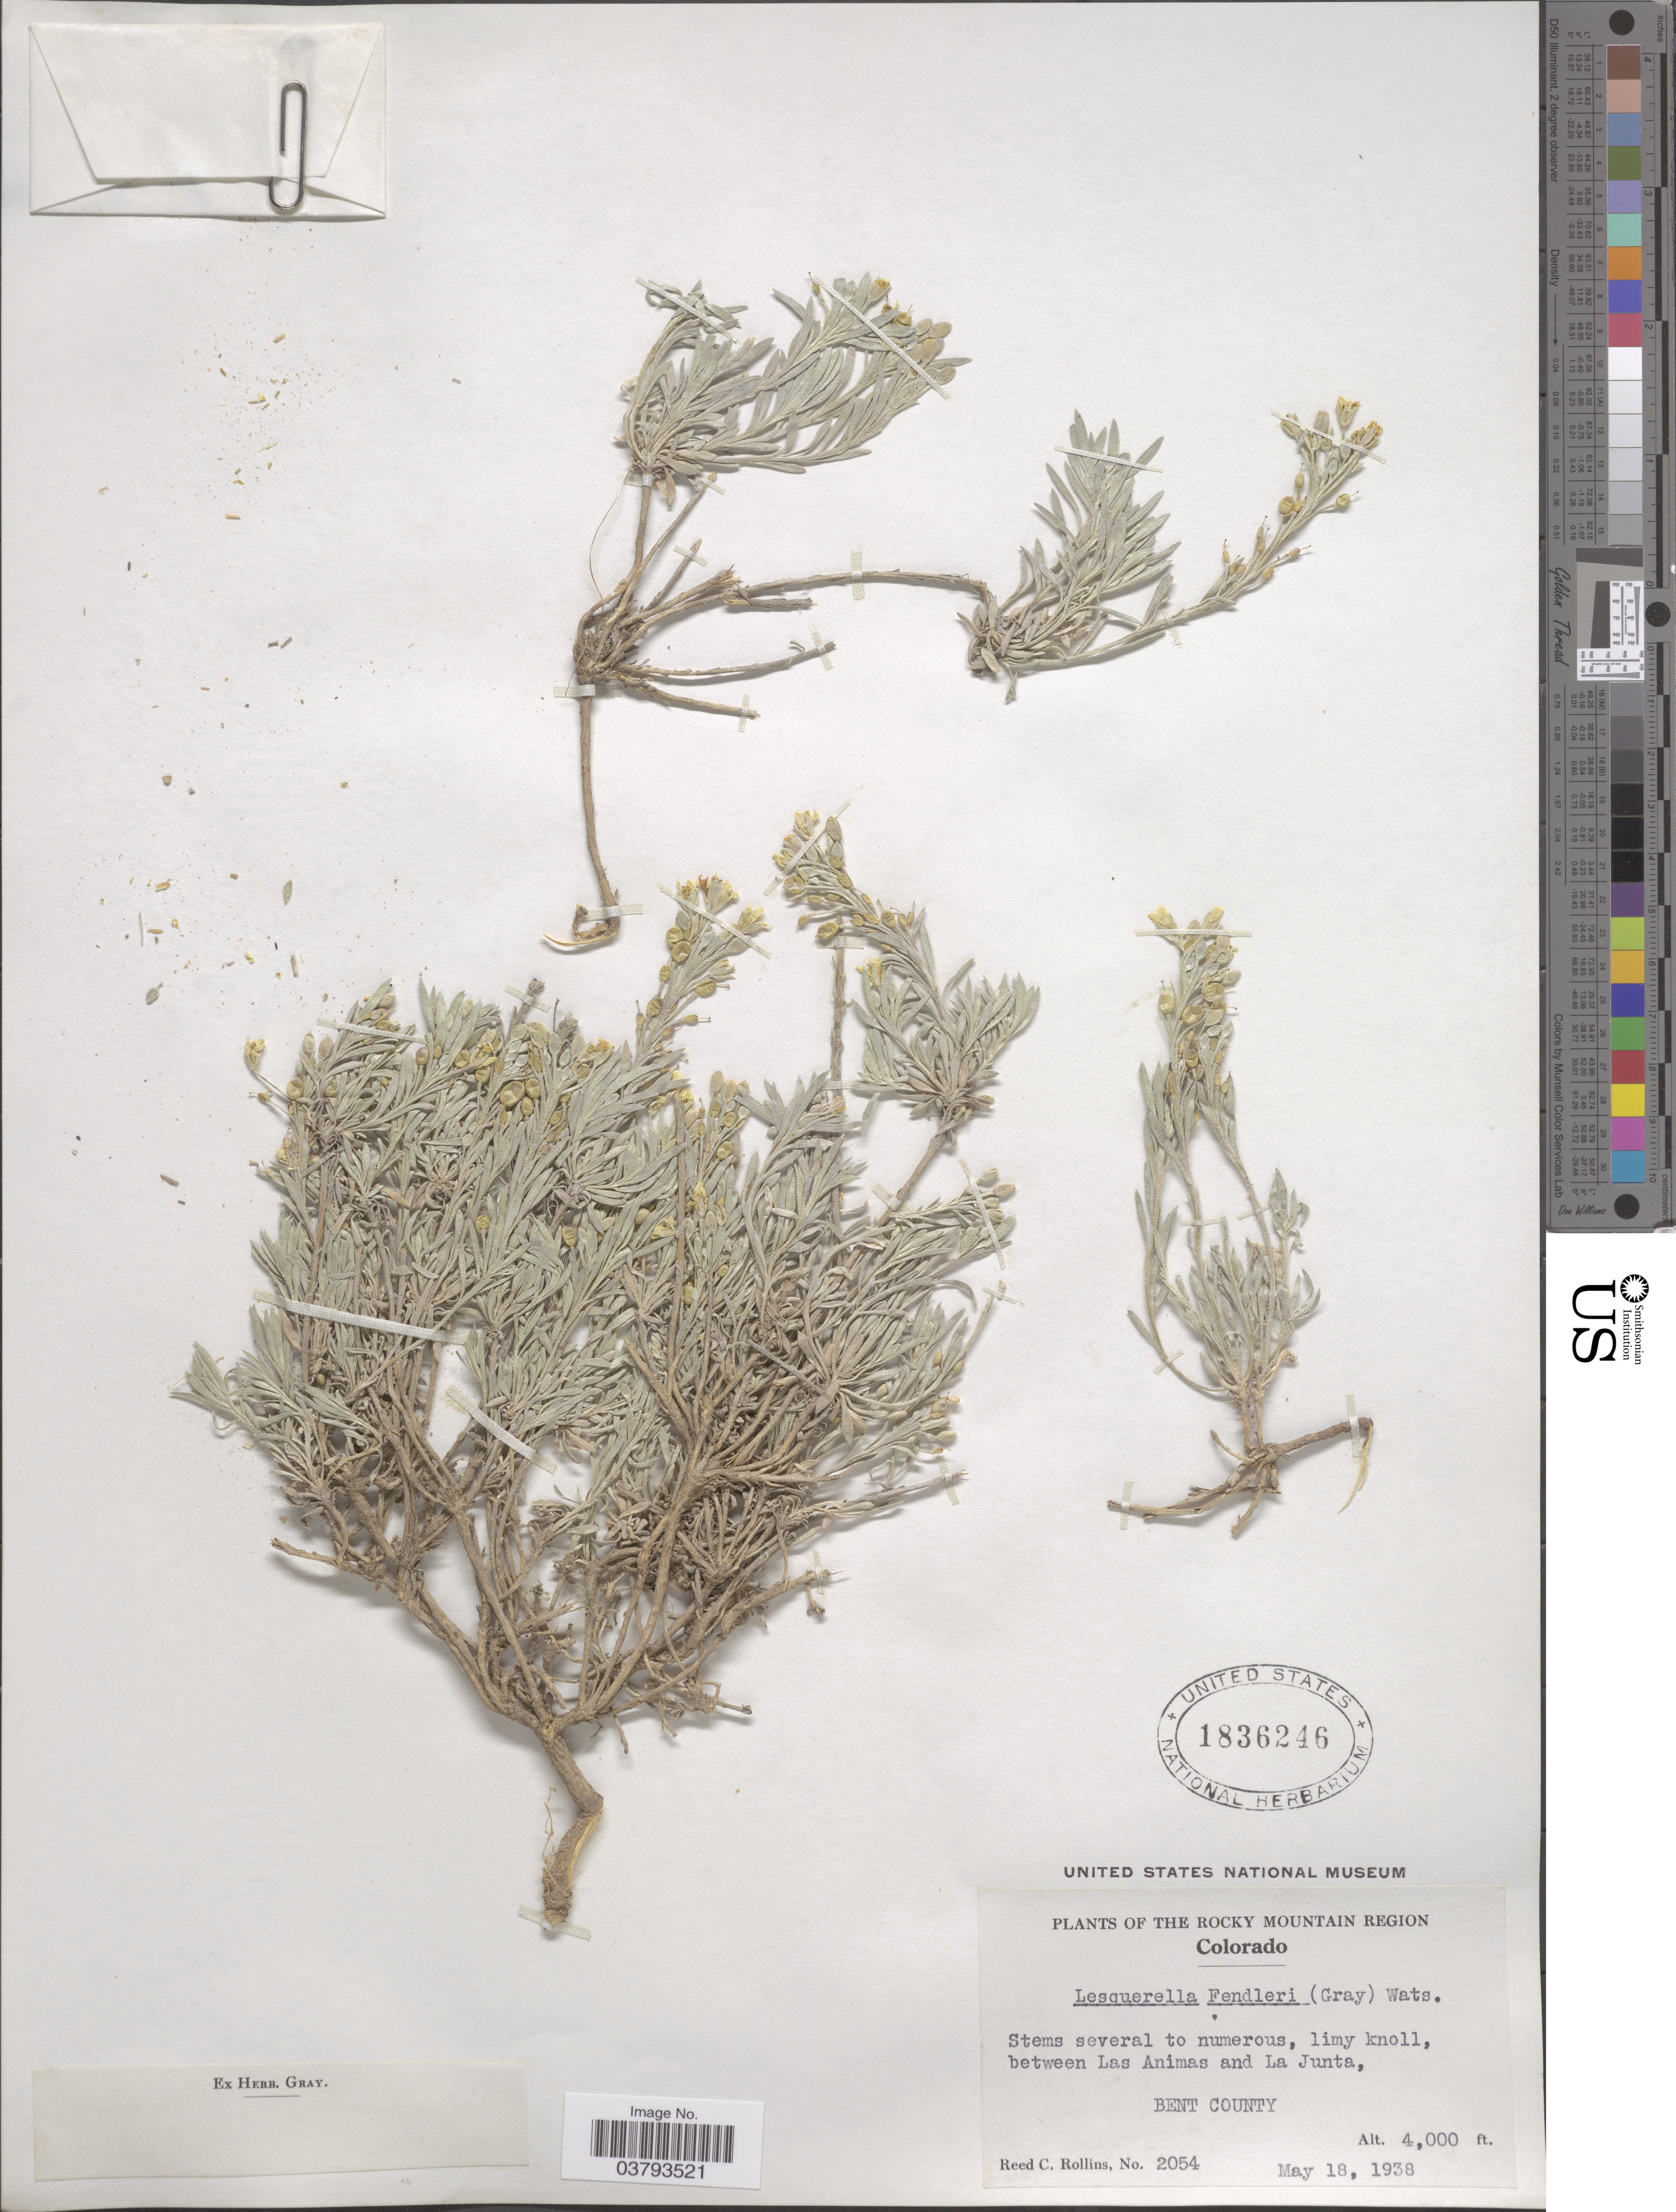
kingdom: Plantae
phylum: Tracheophyta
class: Magnoliopsida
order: Brassicales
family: Brassicaceae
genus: Lesquerella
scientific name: Lesquerella fendleri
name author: (A. Gray) S. Watson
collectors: R. C. Rollins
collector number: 2054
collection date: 1938-05-18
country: United States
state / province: Colorado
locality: The Rocky Mountain Region. Between Las Animas and La Junta, Bent County.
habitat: limy knoll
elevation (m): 1219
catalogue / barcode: US 1836246